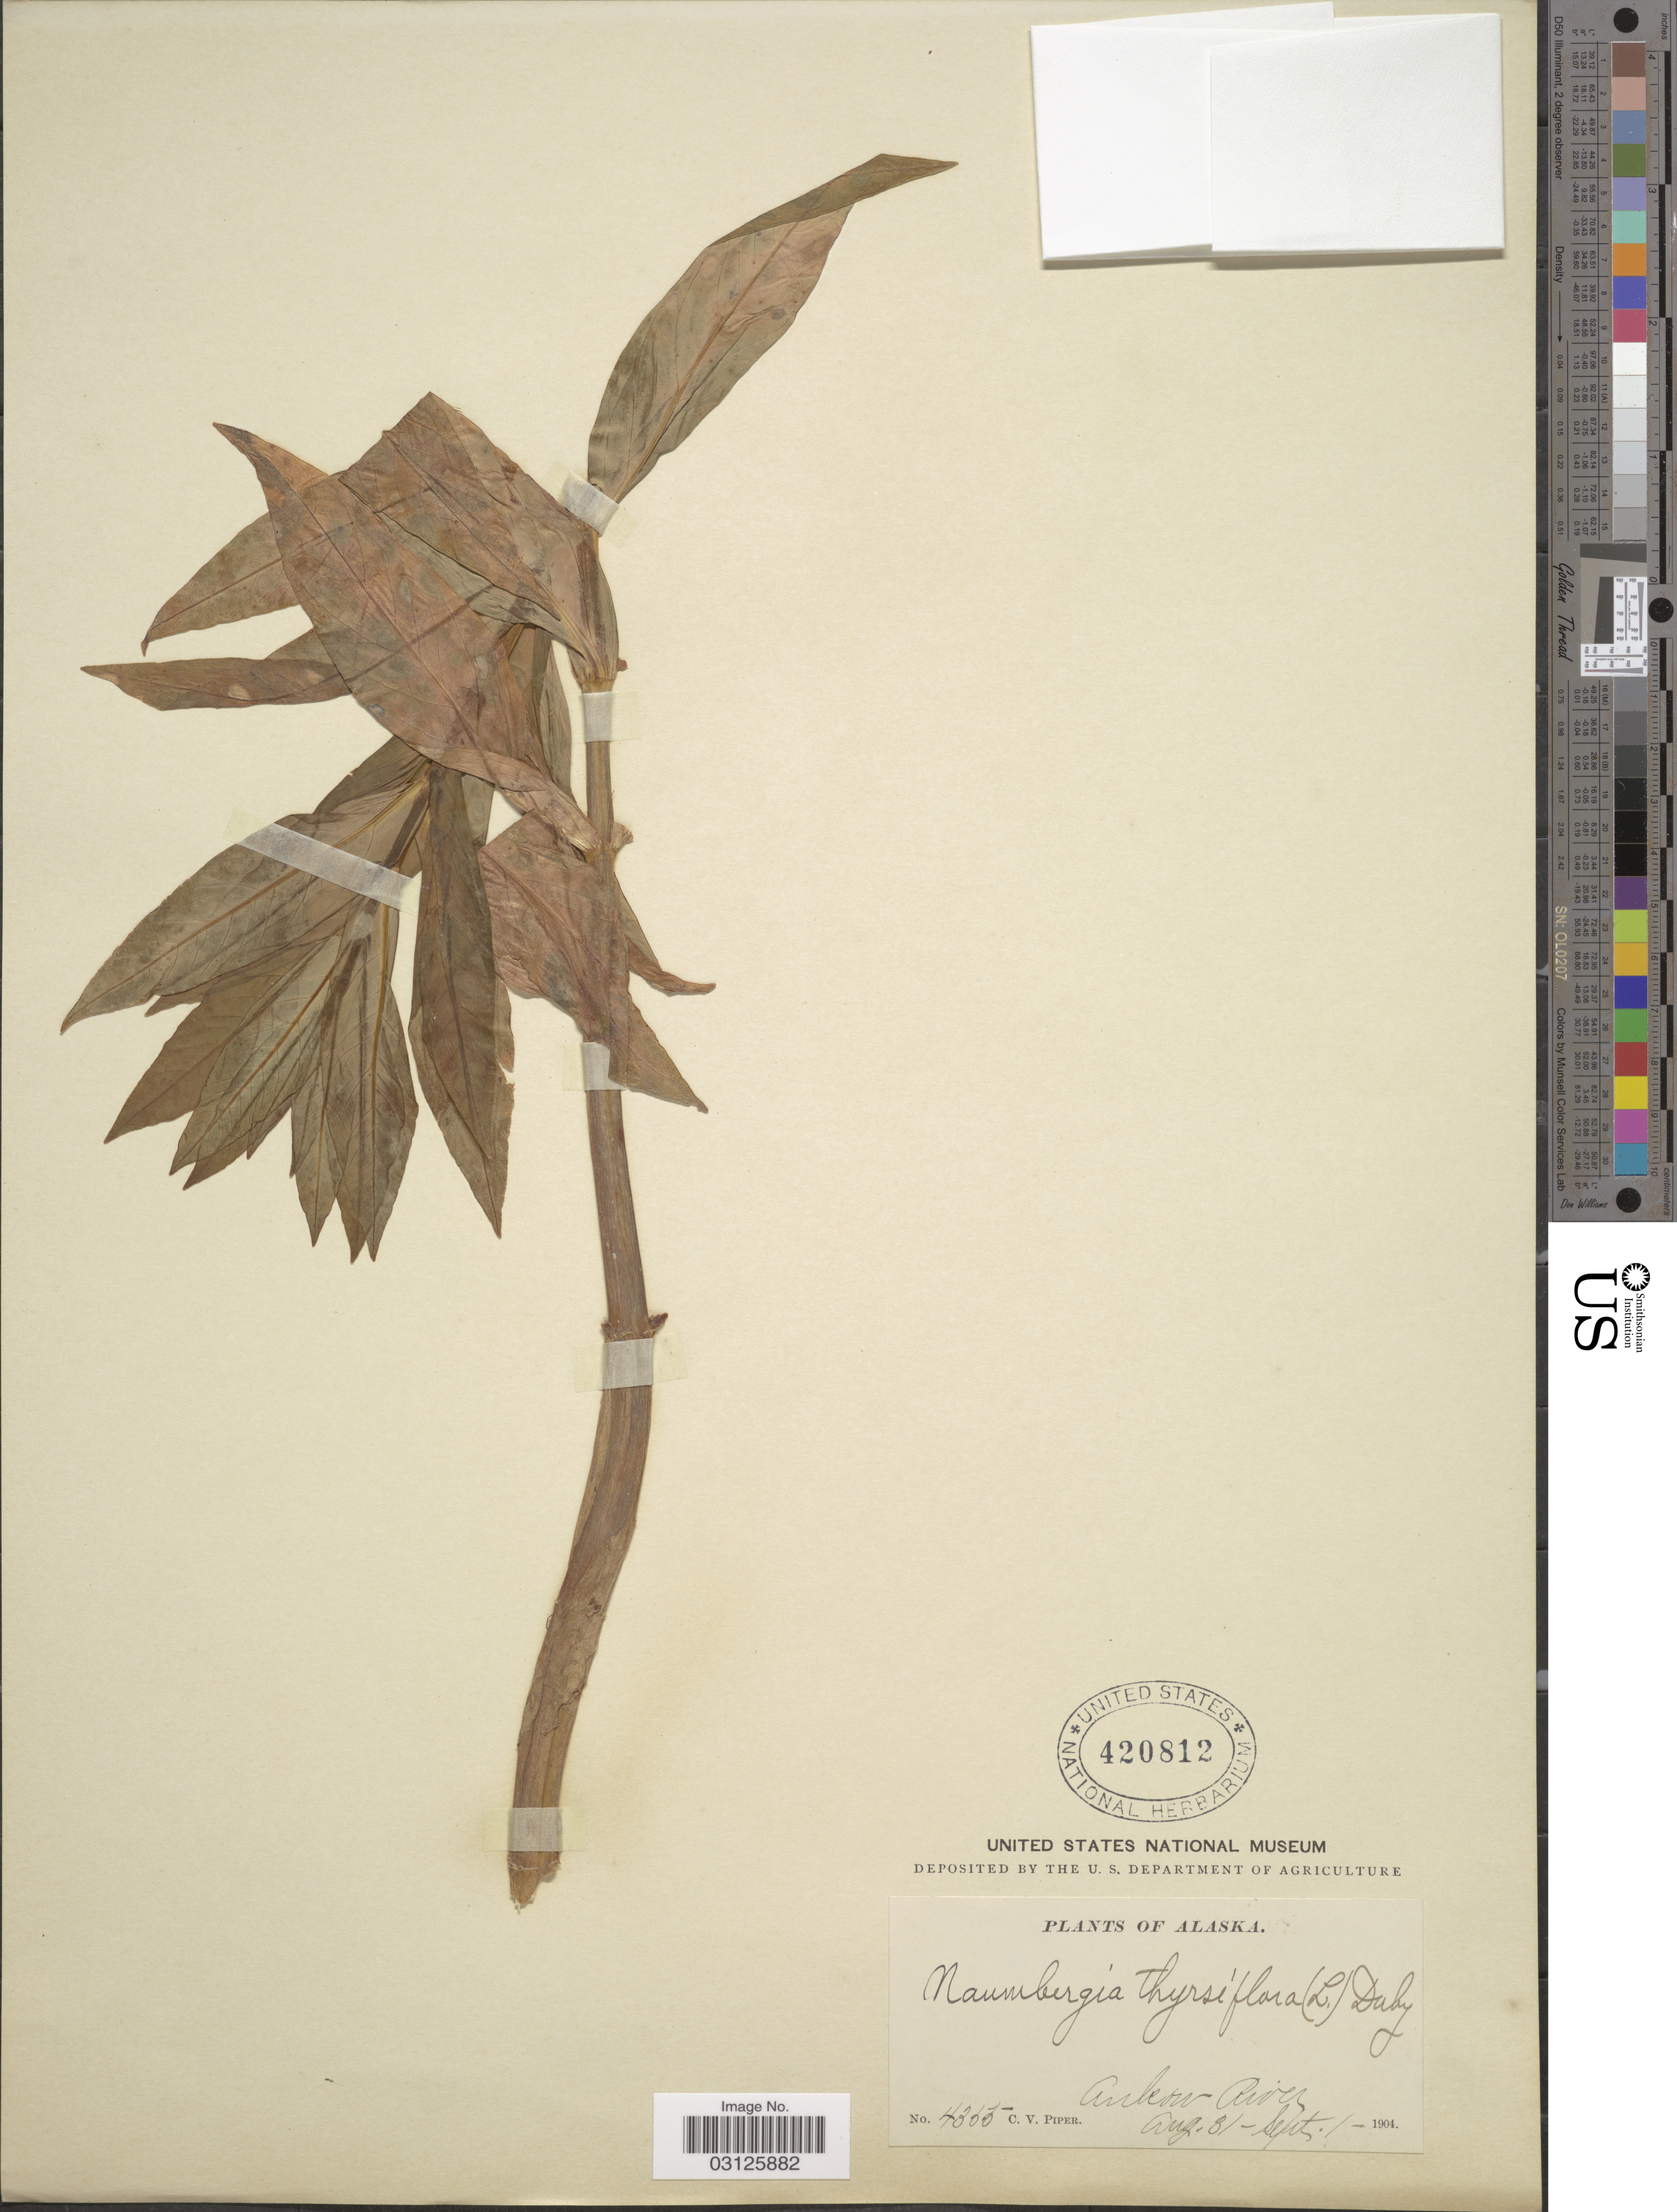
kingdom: Plantae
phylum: Tracheophyta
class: Magnoliopsida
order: Ericales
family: Primulaceae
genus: Lysimachia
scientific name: Lysimachia thyrsiflora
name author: L.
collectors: C. V. Piper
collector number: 4355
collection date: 1904-08-31/1904-09-01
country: United States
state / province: Alaska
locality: Ankow River.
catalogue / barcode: US 420812